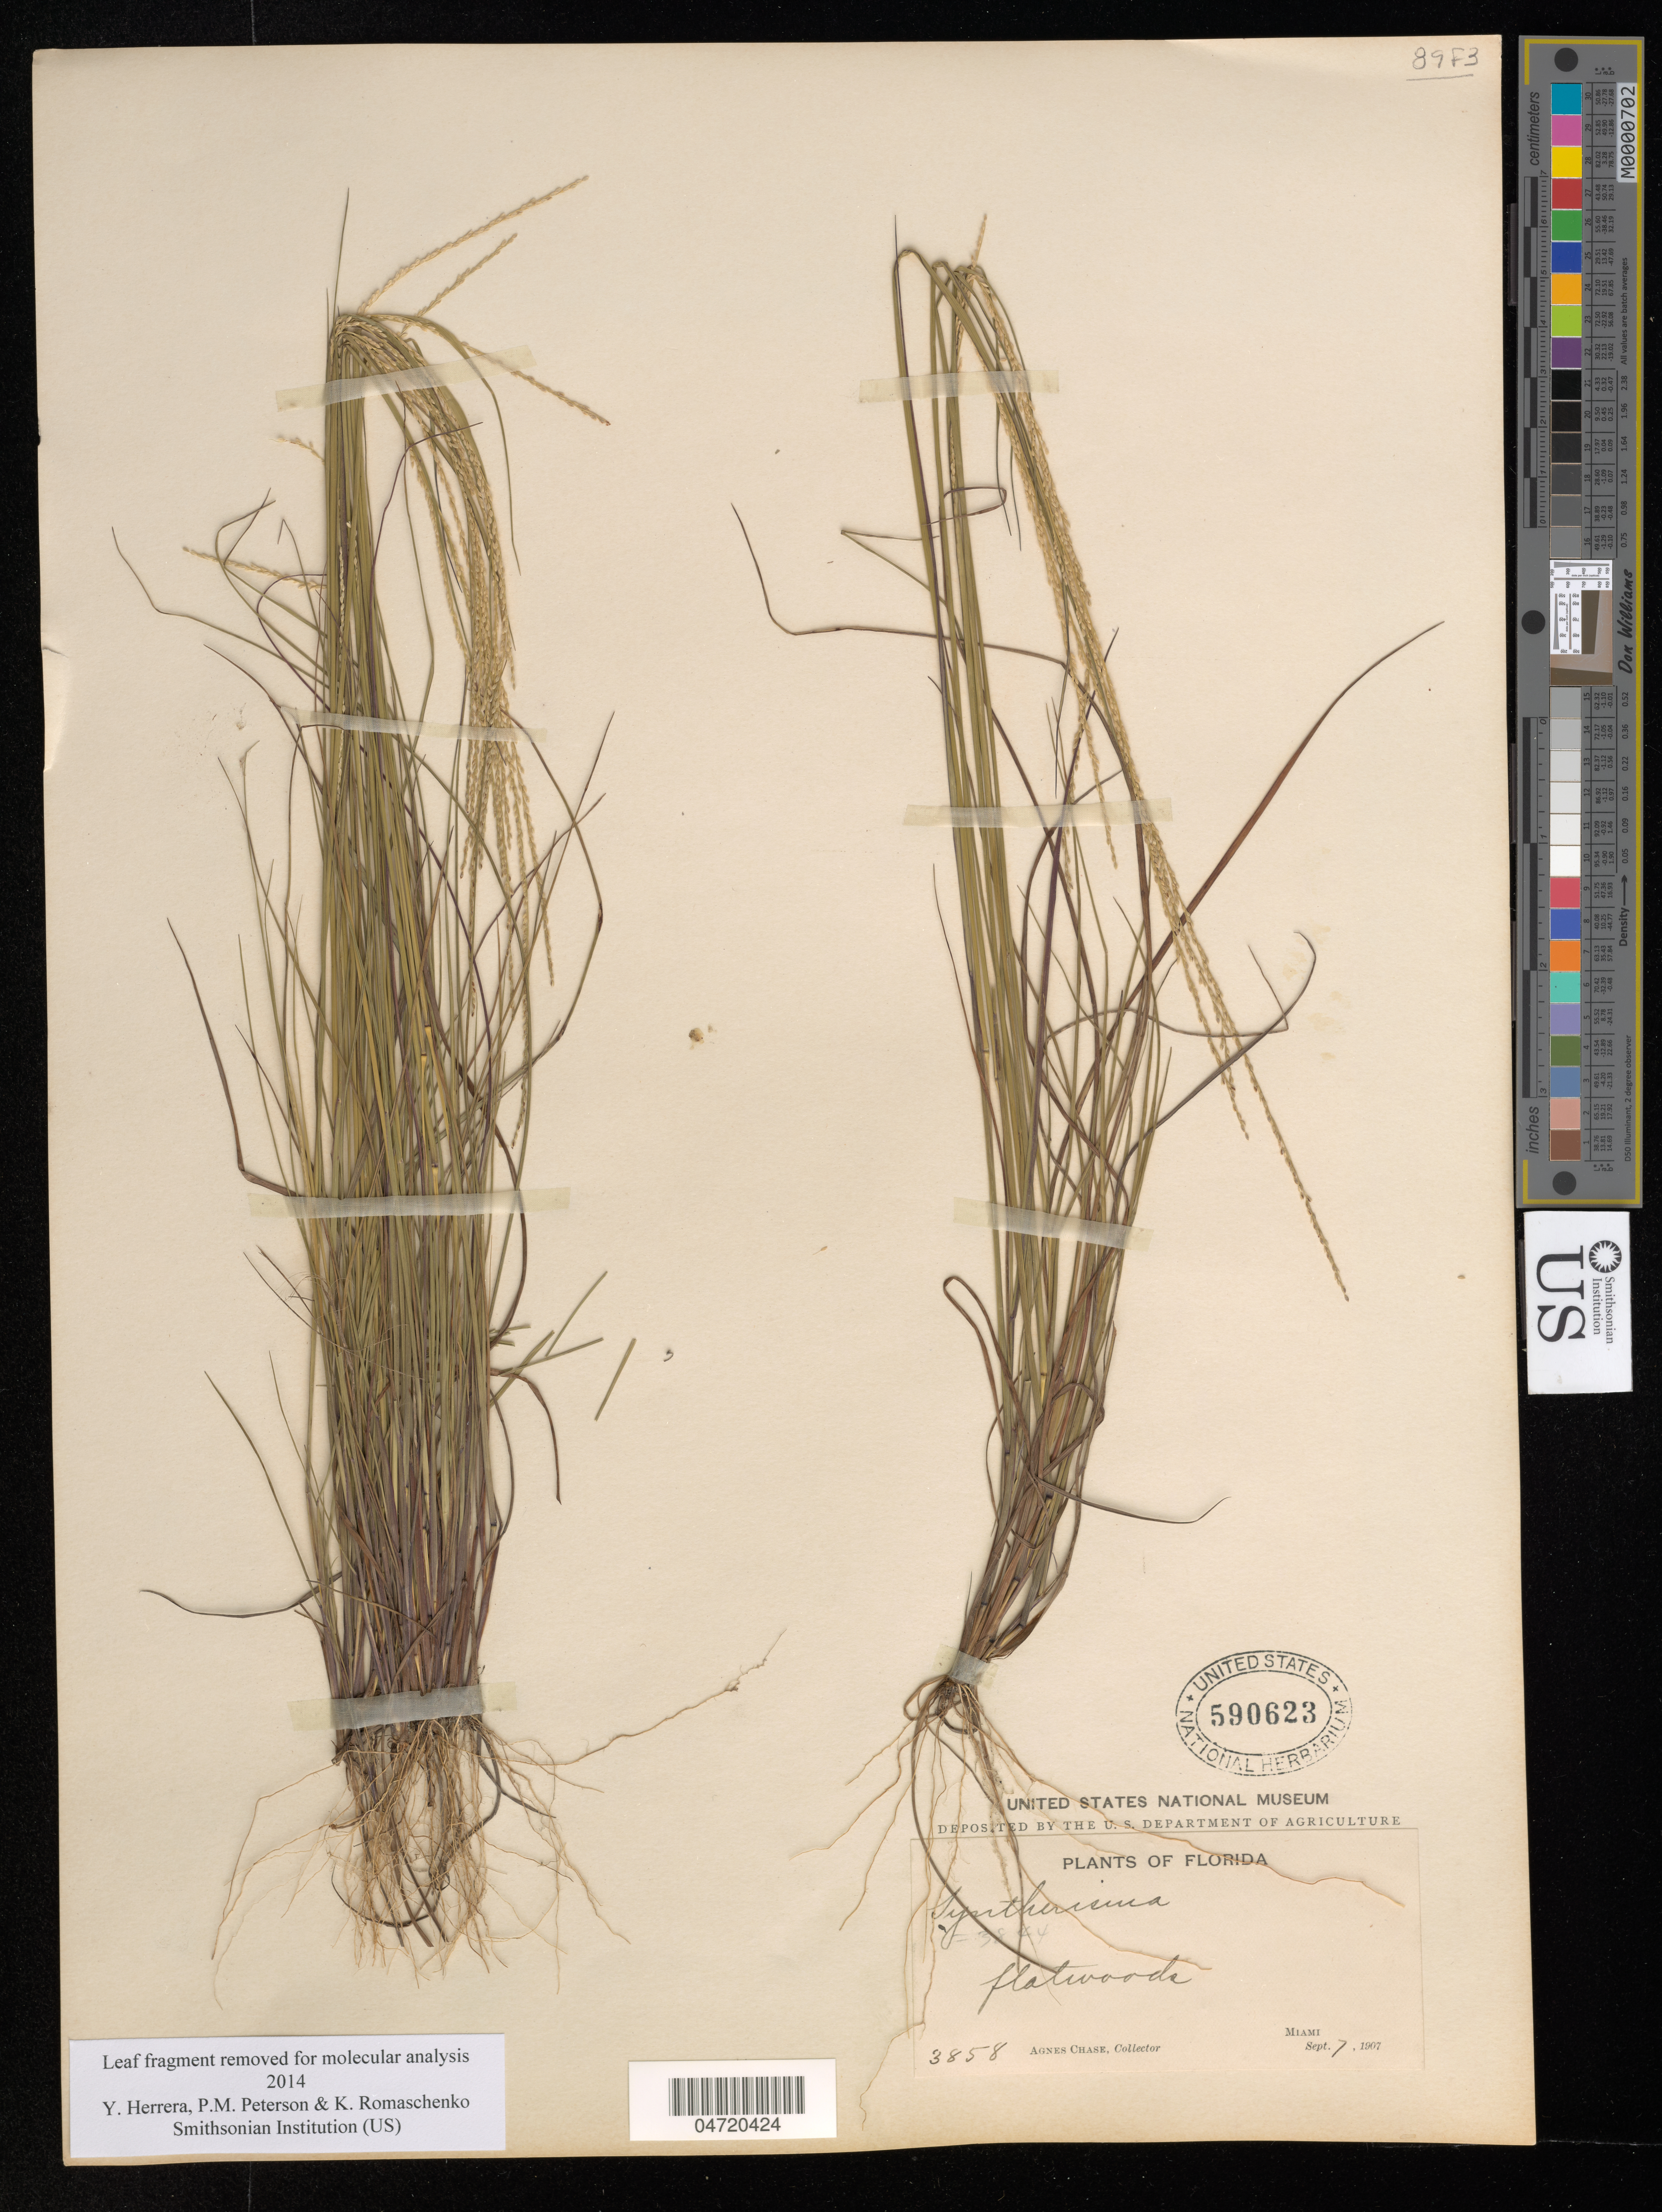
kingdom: Plantae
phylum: Tracheophyta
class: Liliopsida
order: Poales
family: Poaceae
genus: Syntherisma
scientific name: Syntherisma sp.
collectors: A. Chase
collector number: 3858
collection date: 1907-09-07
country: United States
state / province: Florida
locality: Miami.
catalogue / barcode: US 590623